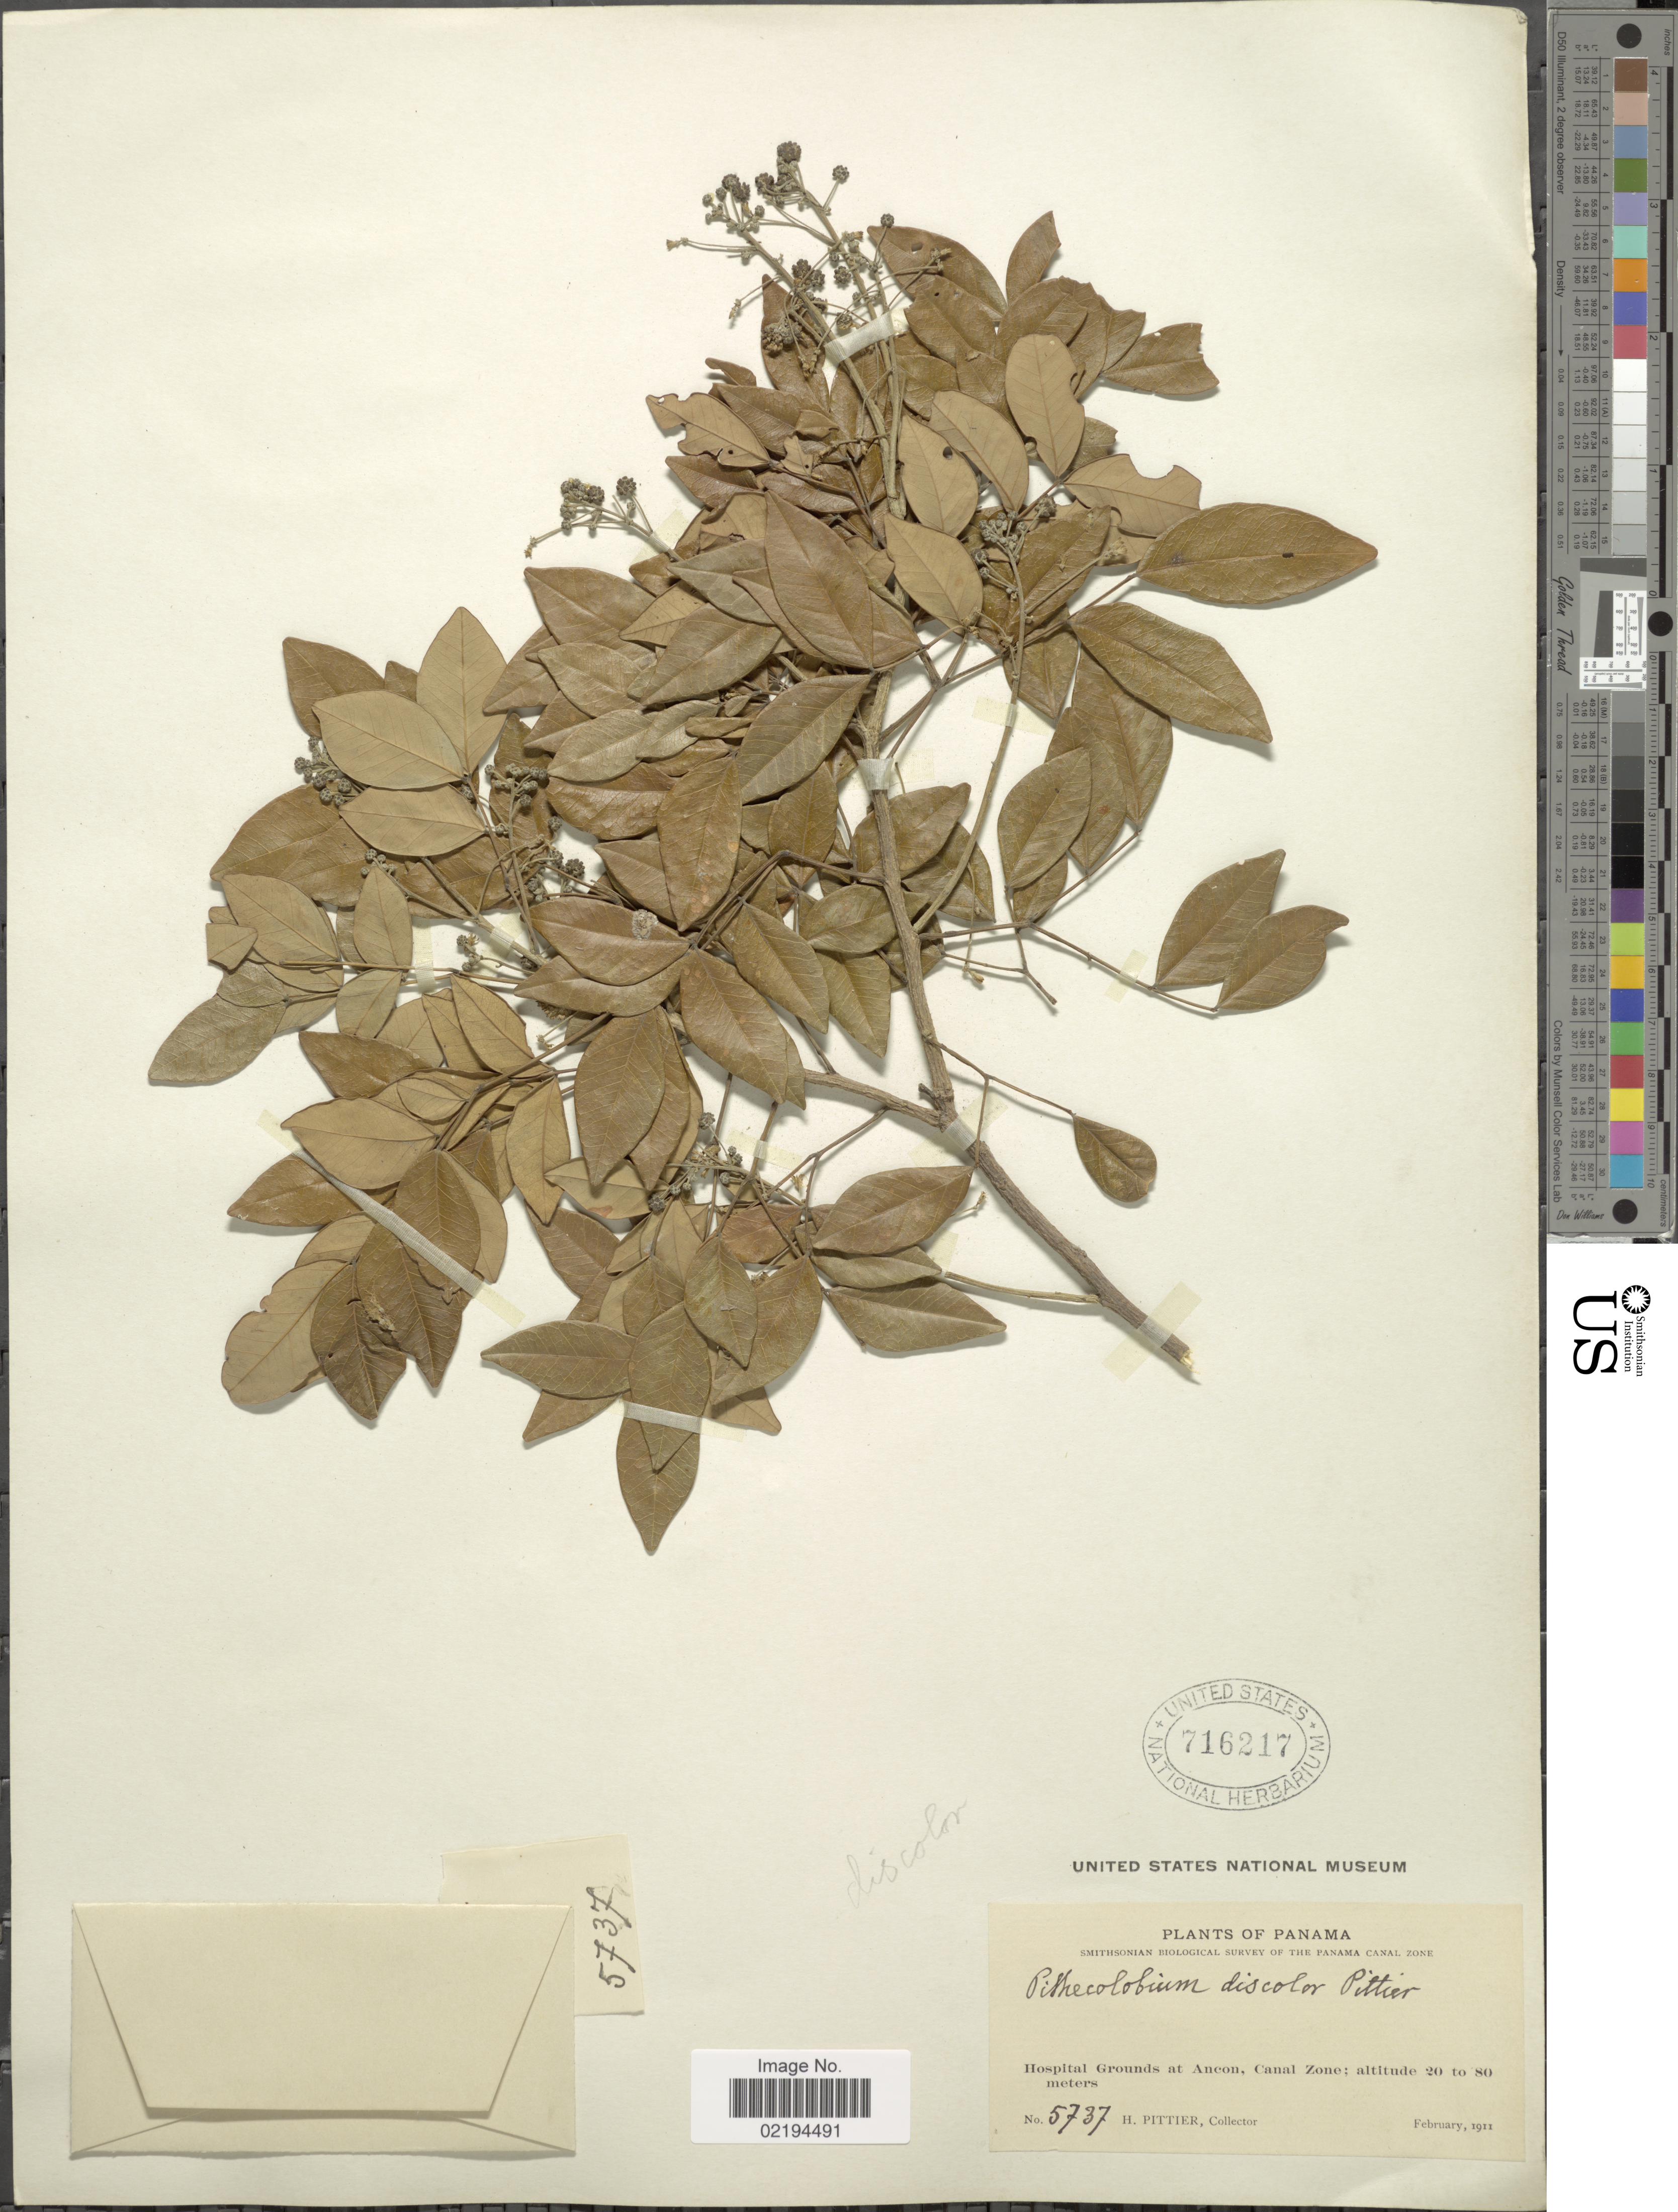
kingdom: Plantae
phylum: Tracheophyta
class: Magnoliopsida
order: Fabales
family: Fabaceae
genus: Pseudalbizzia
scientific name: Pseudalbizzia adinocephala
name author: (Donn. Sm.) Koenen & Duno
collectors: H. F. Pittier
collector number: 5737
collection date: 1911-02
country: Panama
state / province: Colón / Panamá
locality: Canal Zone, Hospital Grounds at Ancon.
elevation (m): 20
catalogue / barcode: US 716217